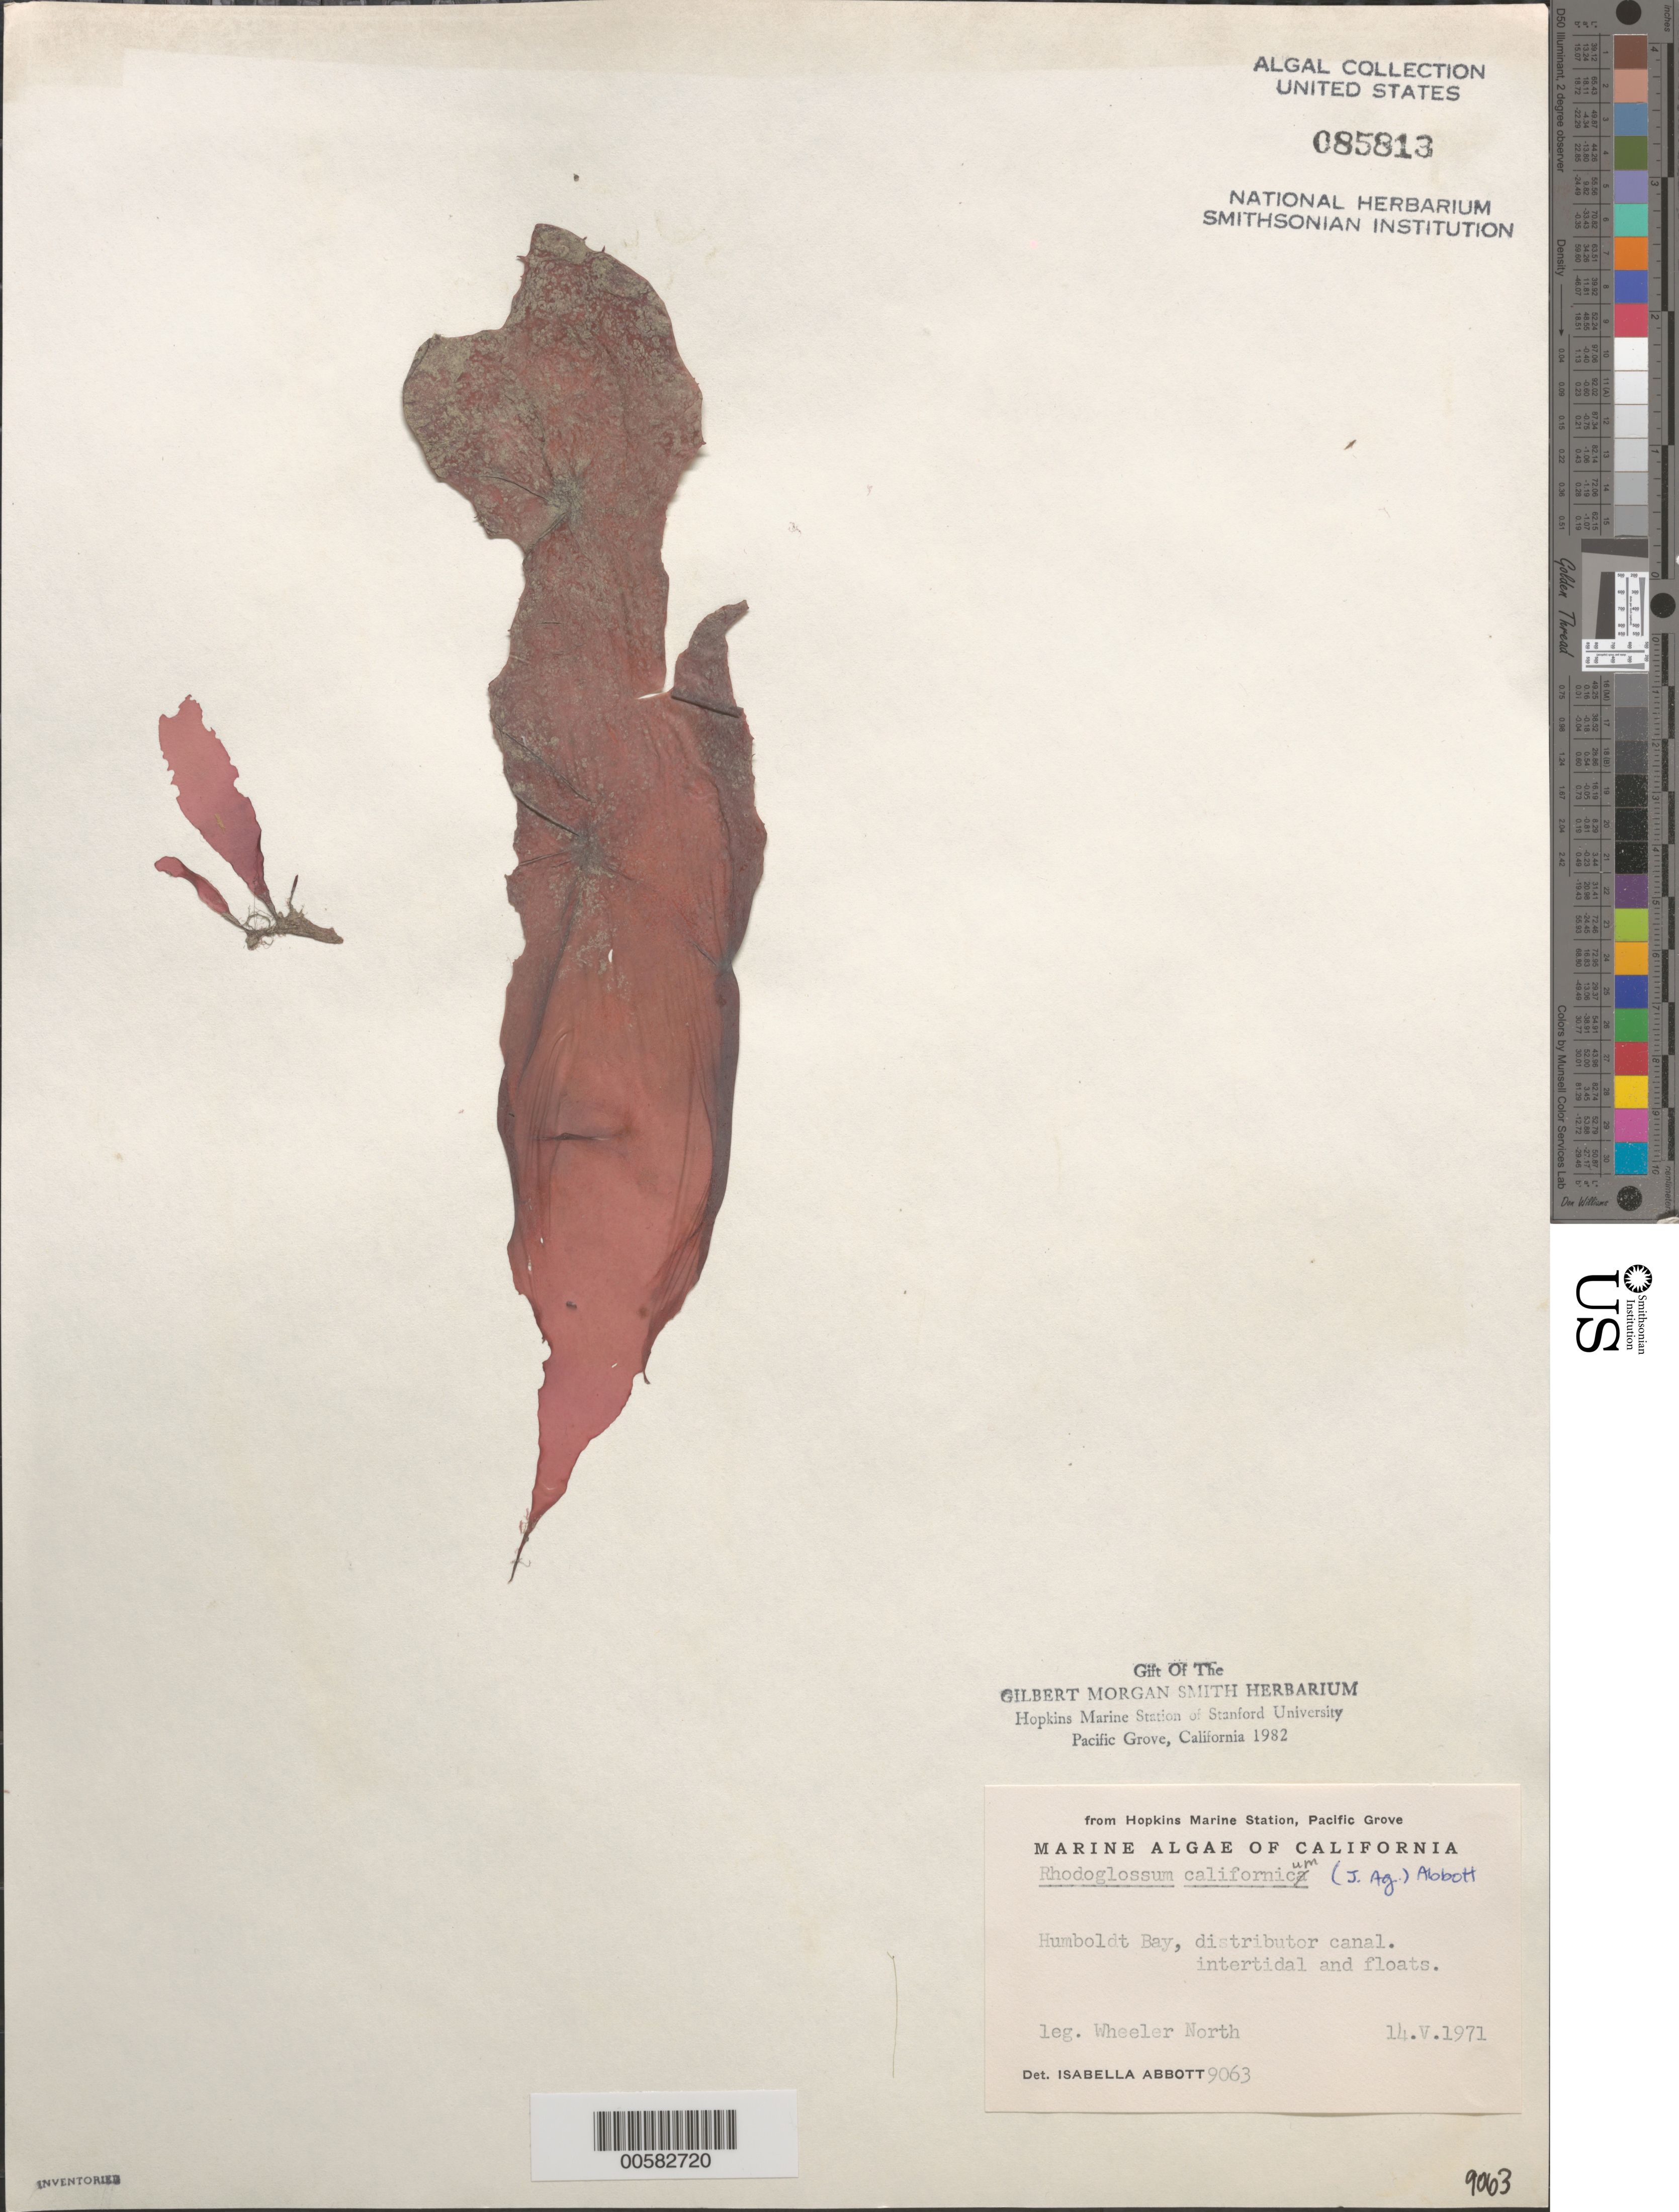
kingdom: Plantae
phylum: Rhodophyta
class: Florideophyceae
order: Gigartinales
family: Gigartinaceae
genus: Mazzaella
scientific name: Mazzaella californica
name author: (J. Agardh) G. De Toni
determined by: Algae name updating Project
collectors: W. North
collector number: IAA 9063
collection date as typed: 14 May 1971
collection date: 1971-05-14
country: United States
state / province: California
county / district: Humboldt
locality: Humboldt Bay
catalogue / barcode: US 85813